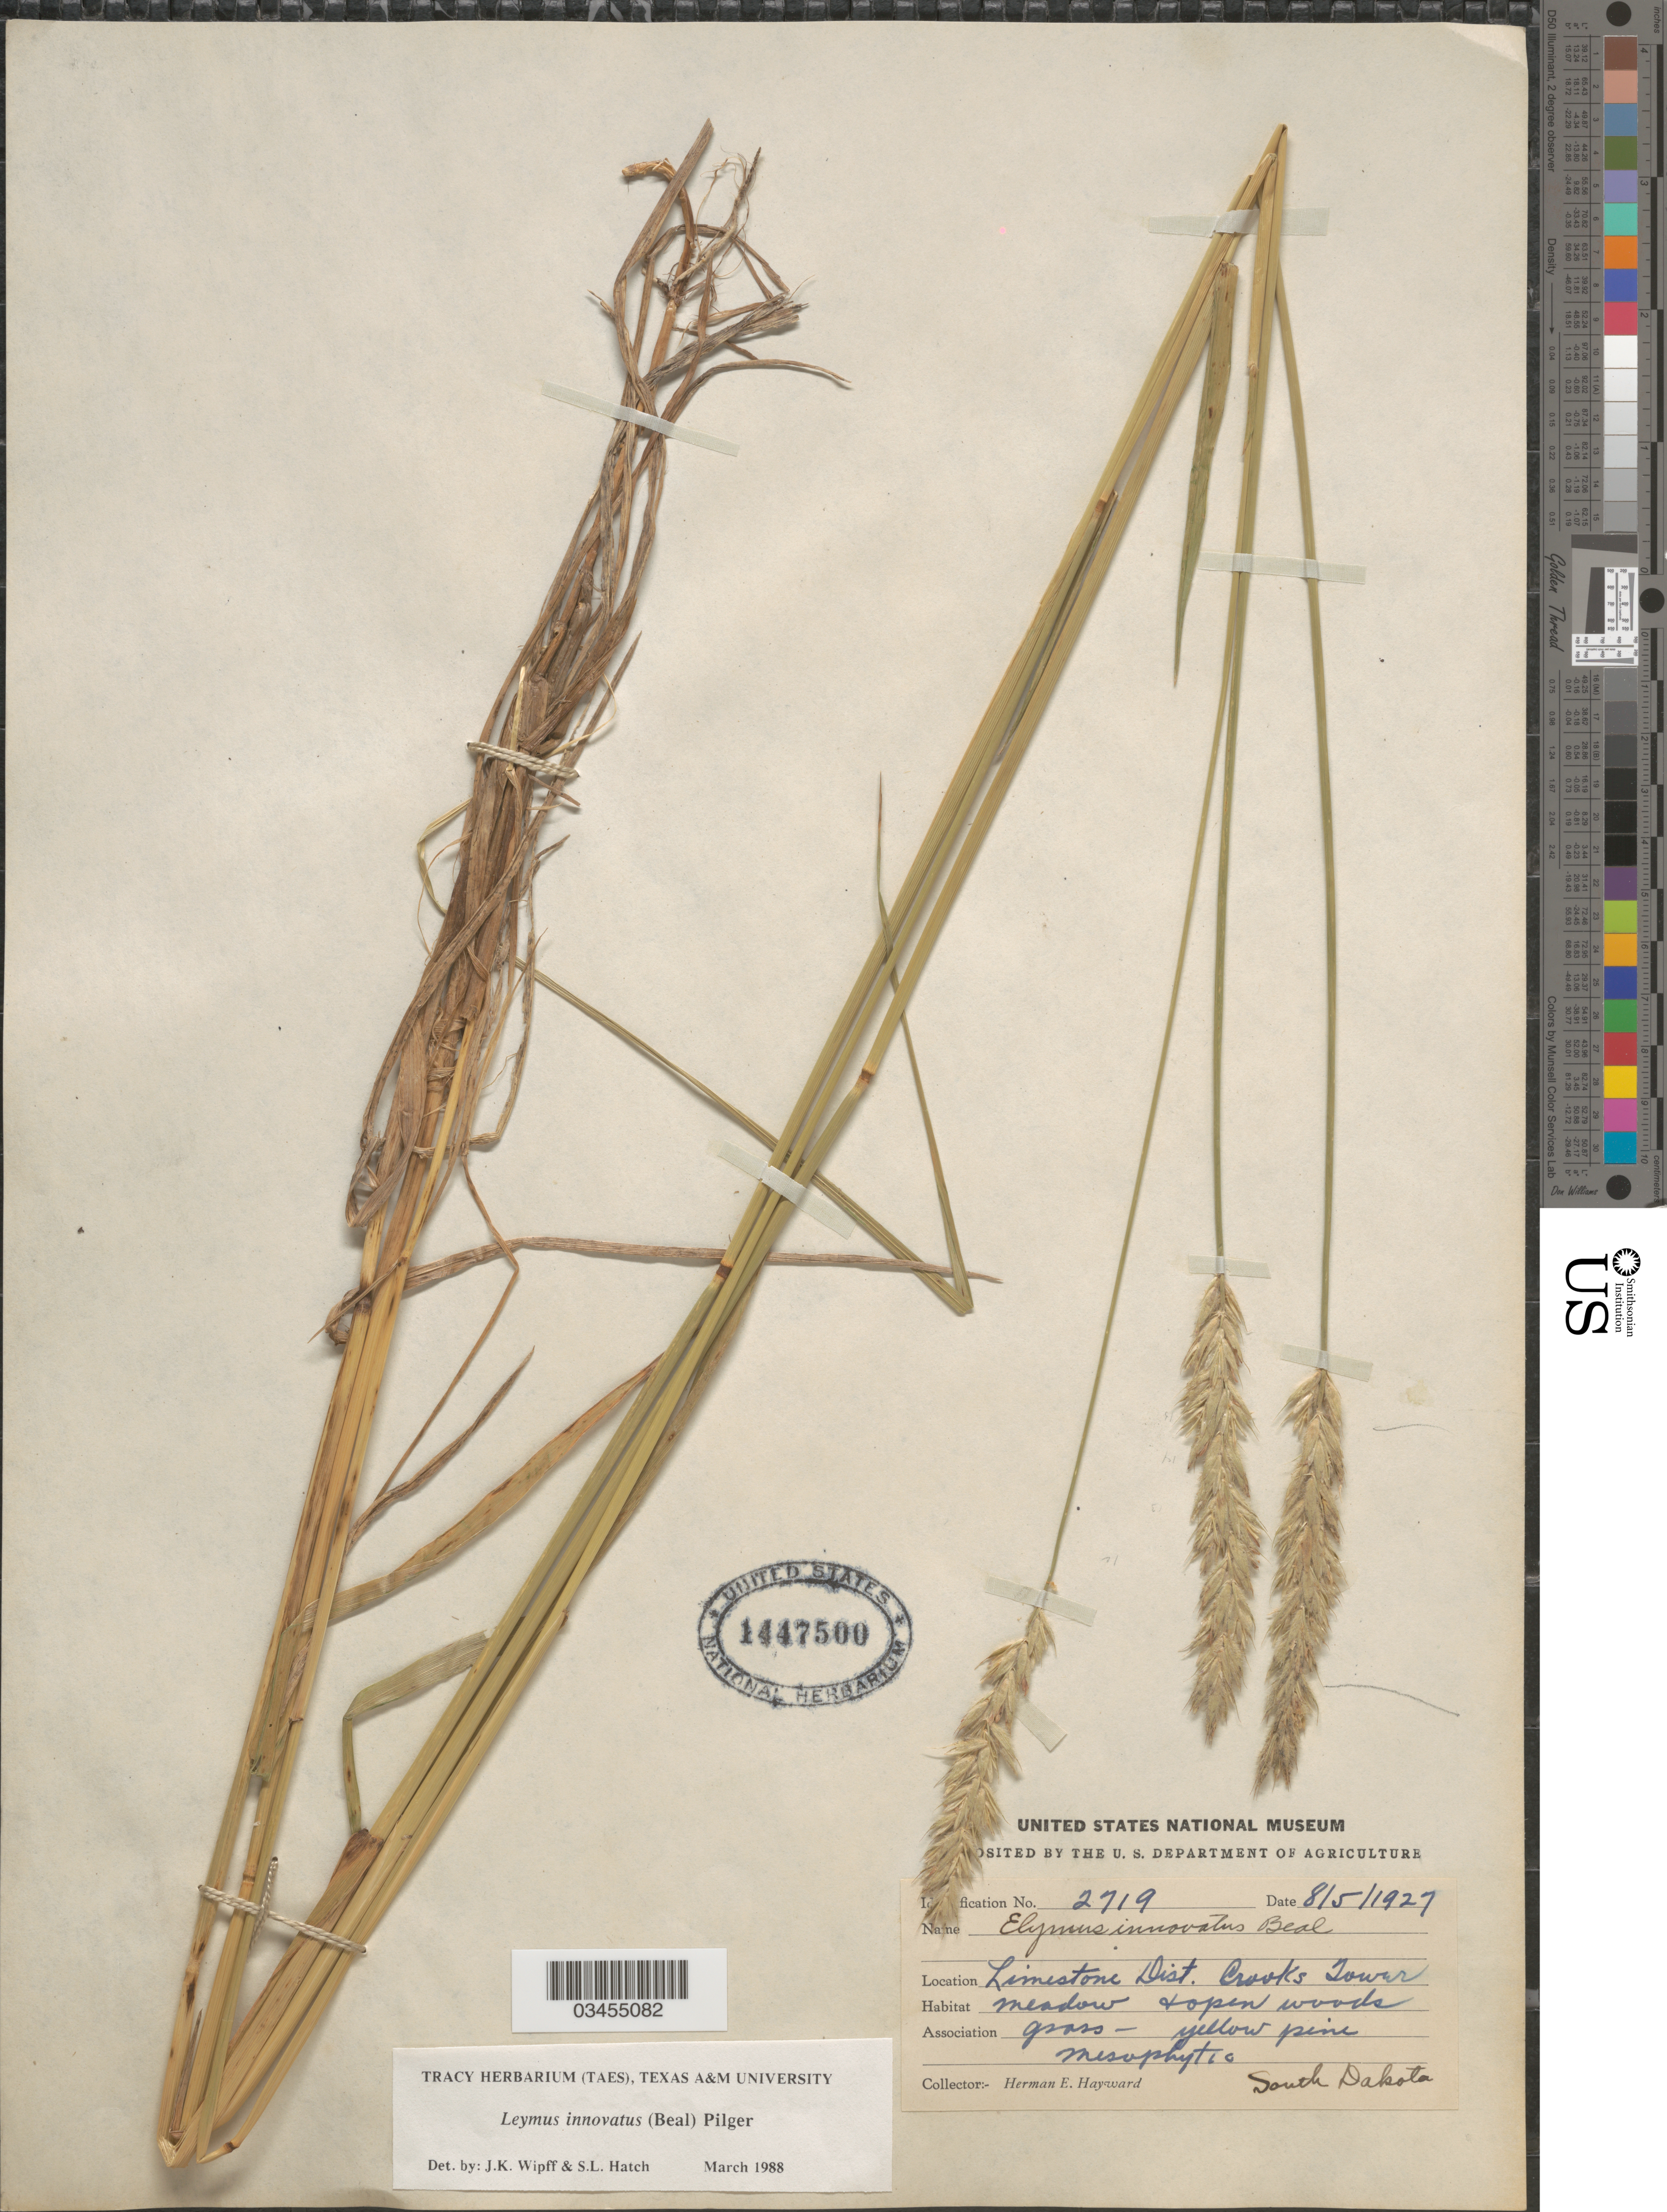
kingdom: Plantae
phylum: Tracheophyta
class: Liliopsida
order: Poales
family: Poaceae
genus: Leymus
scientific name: Leymus innovatus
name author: (W.J. Beal) Pilg.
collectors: H. Hayward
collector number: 2719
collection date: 1927-08-05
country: United States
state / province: South Dakota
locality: Limestone Dist. Crooks Tower.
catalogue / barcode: US 1447500